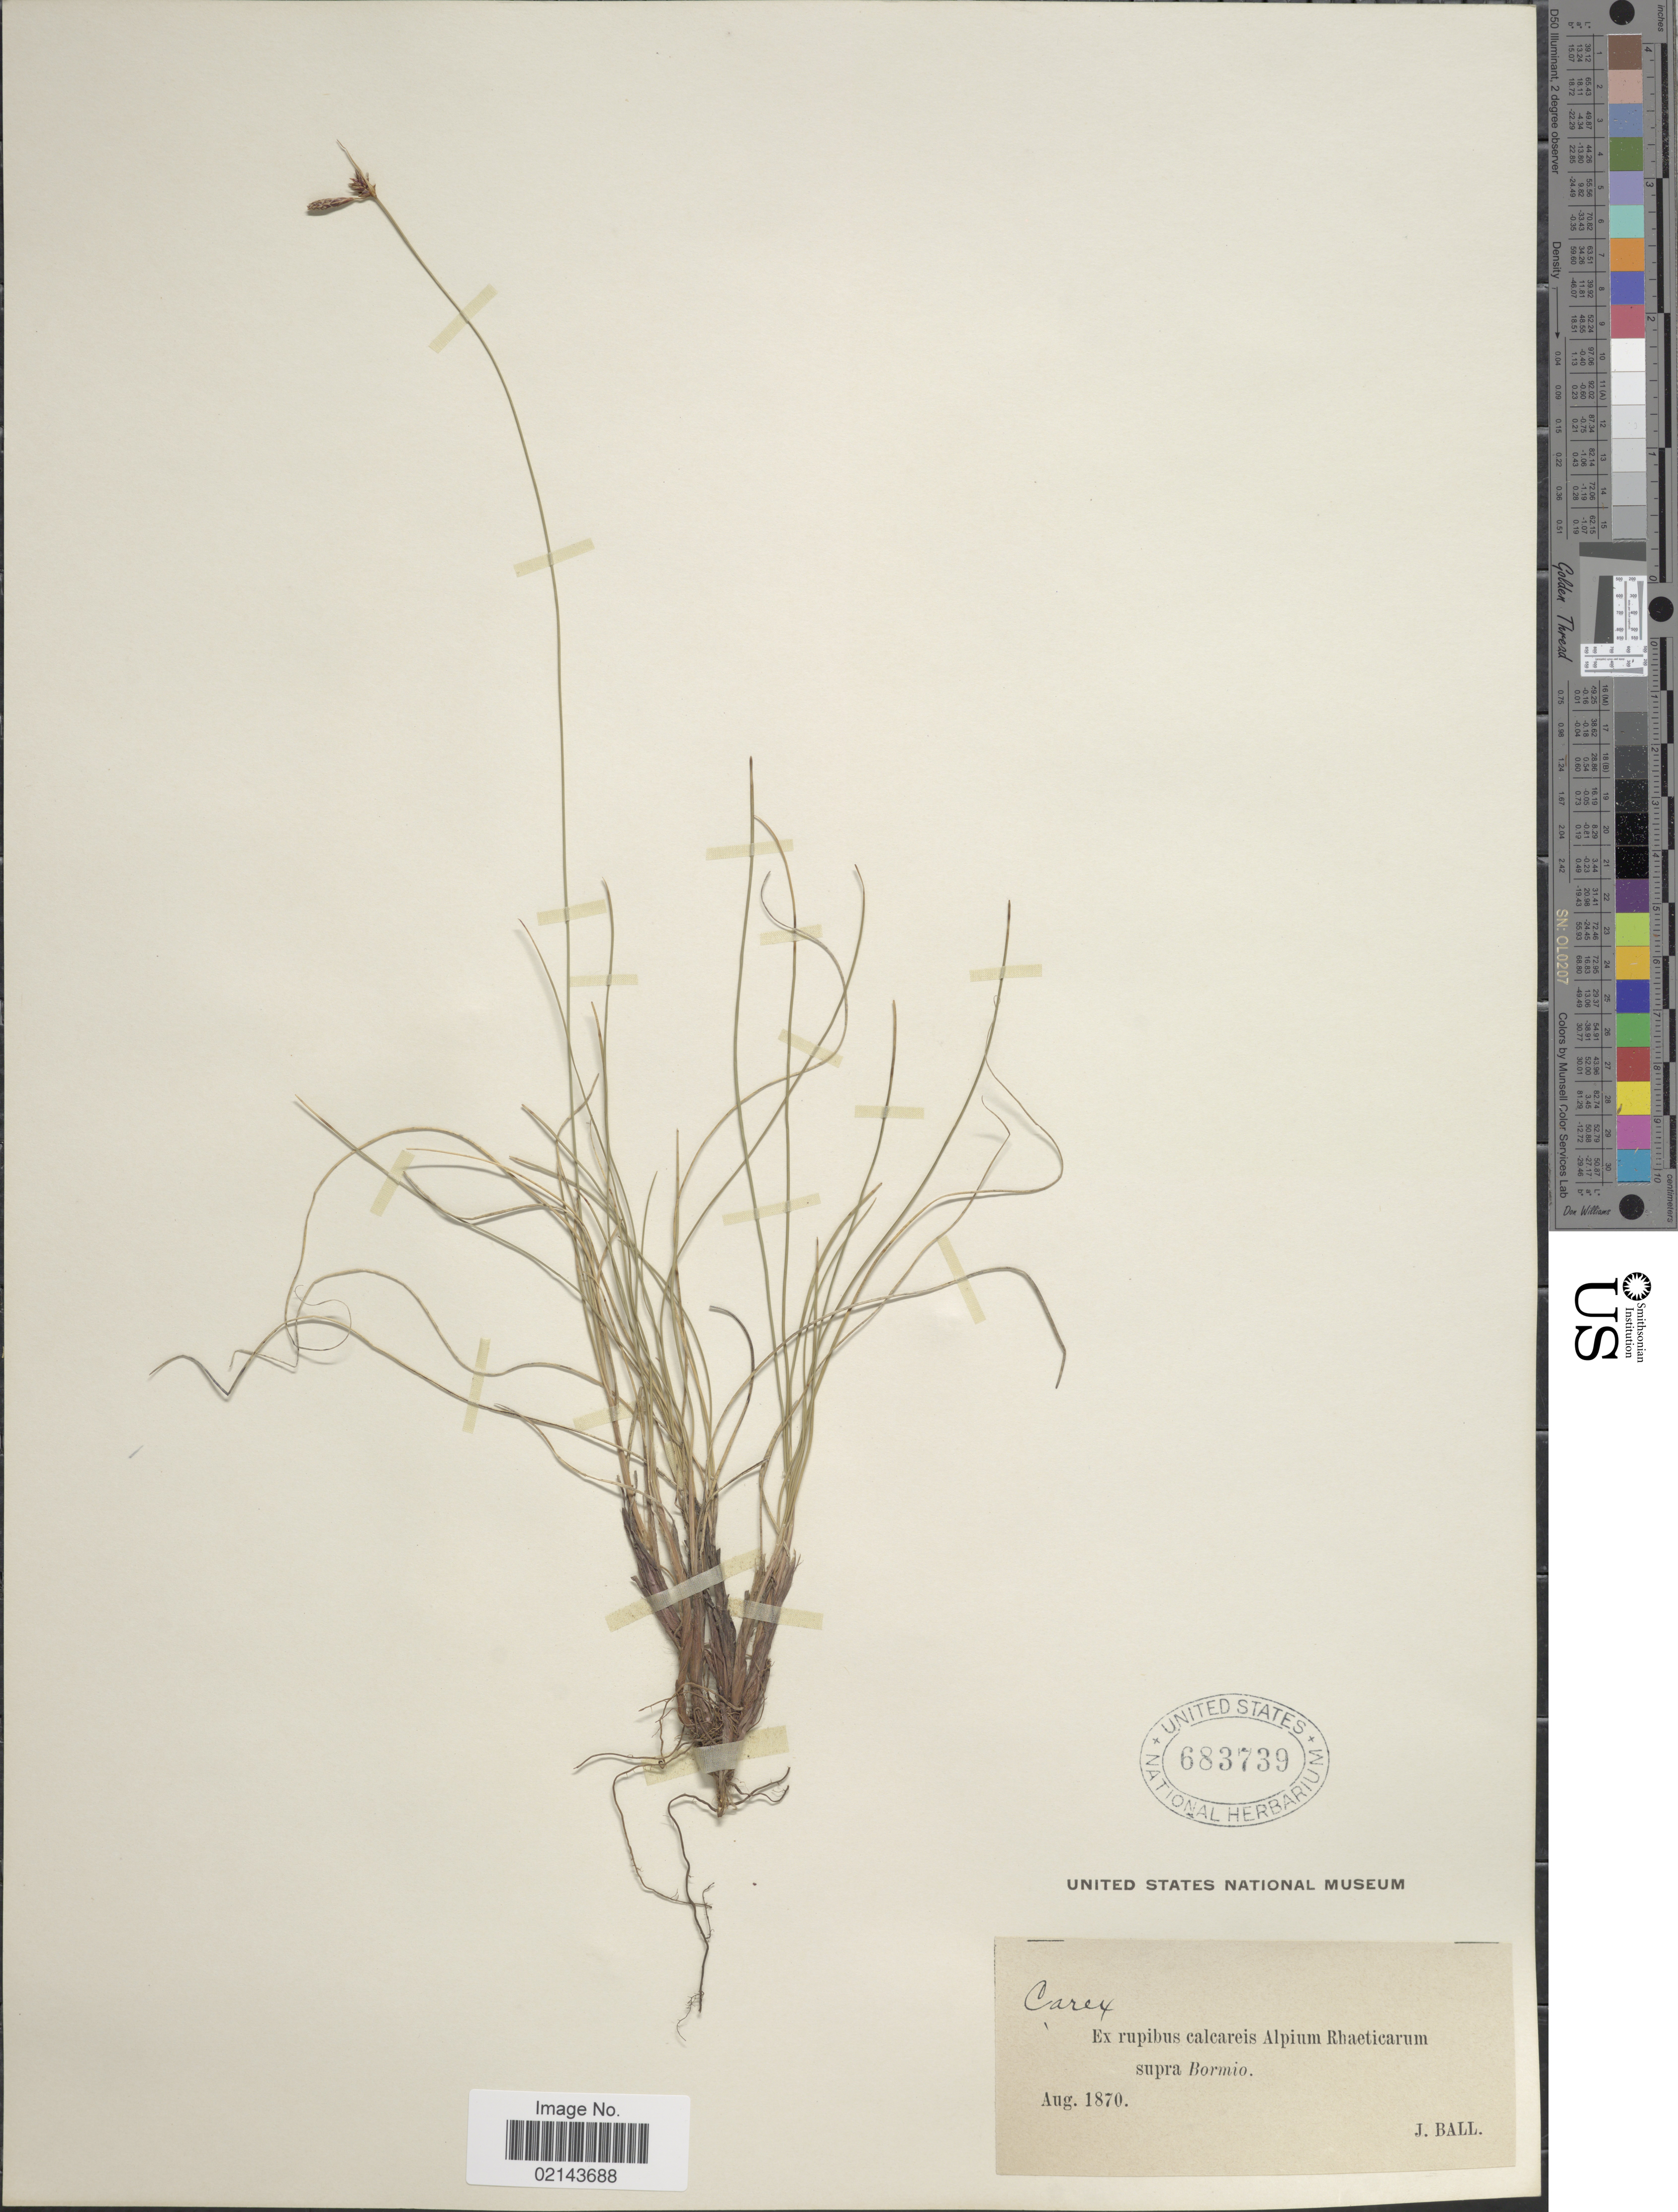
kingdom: Plantae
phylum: Tracheophyta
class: Liliopsida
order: Poales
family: Cyperaceae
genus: Carex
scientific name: Carex sp.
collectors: J. Ball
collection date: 1870-08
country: Italy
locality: Rupibus calcareis Alpium Rhaeticarum supra Bormio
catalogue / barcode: US 683739